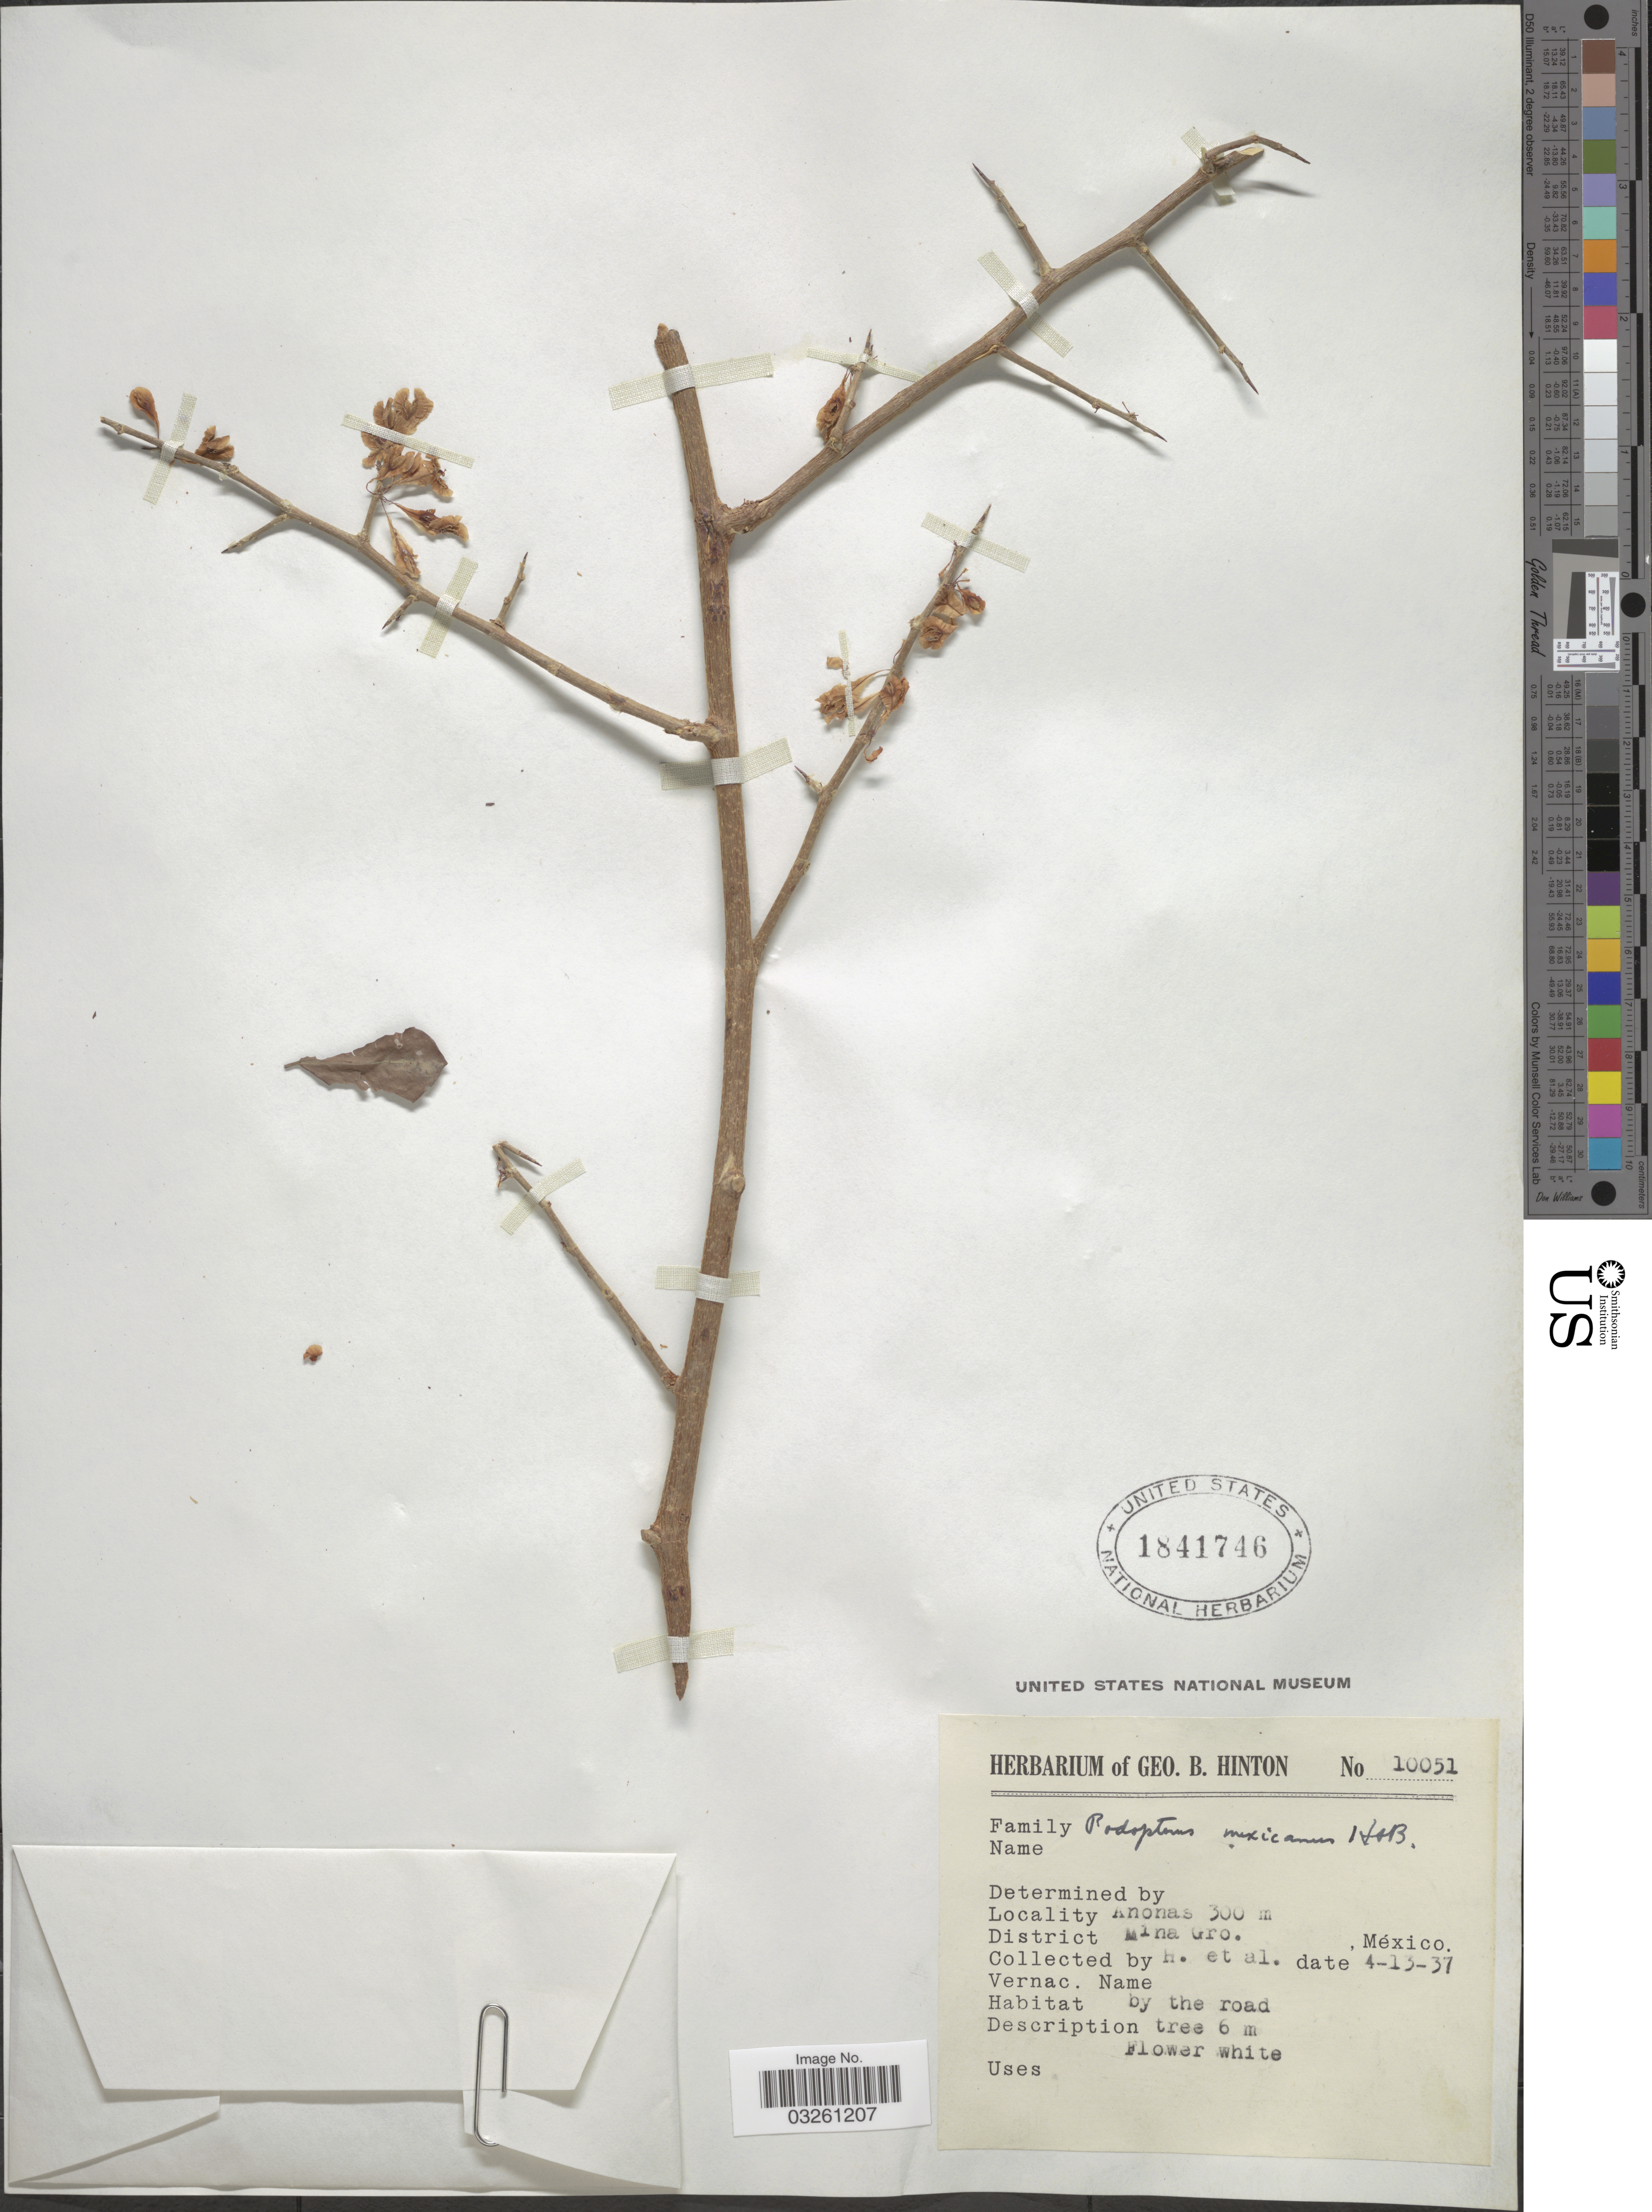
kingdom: Plantae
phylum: Tracheophyta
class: Magnoliopsida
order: Caryophyllales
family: Polygonaceae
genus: Podopterus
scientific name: Podopterus mexicanus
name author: Bonpl.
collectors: G. B. Hinton & et al.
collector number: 10051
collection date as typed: Transcribed d/m/y: 13/4/37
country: Mexico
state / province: Guerrero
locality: Anonas. District Mina Gro.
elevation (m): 300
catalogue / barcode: US 1841746